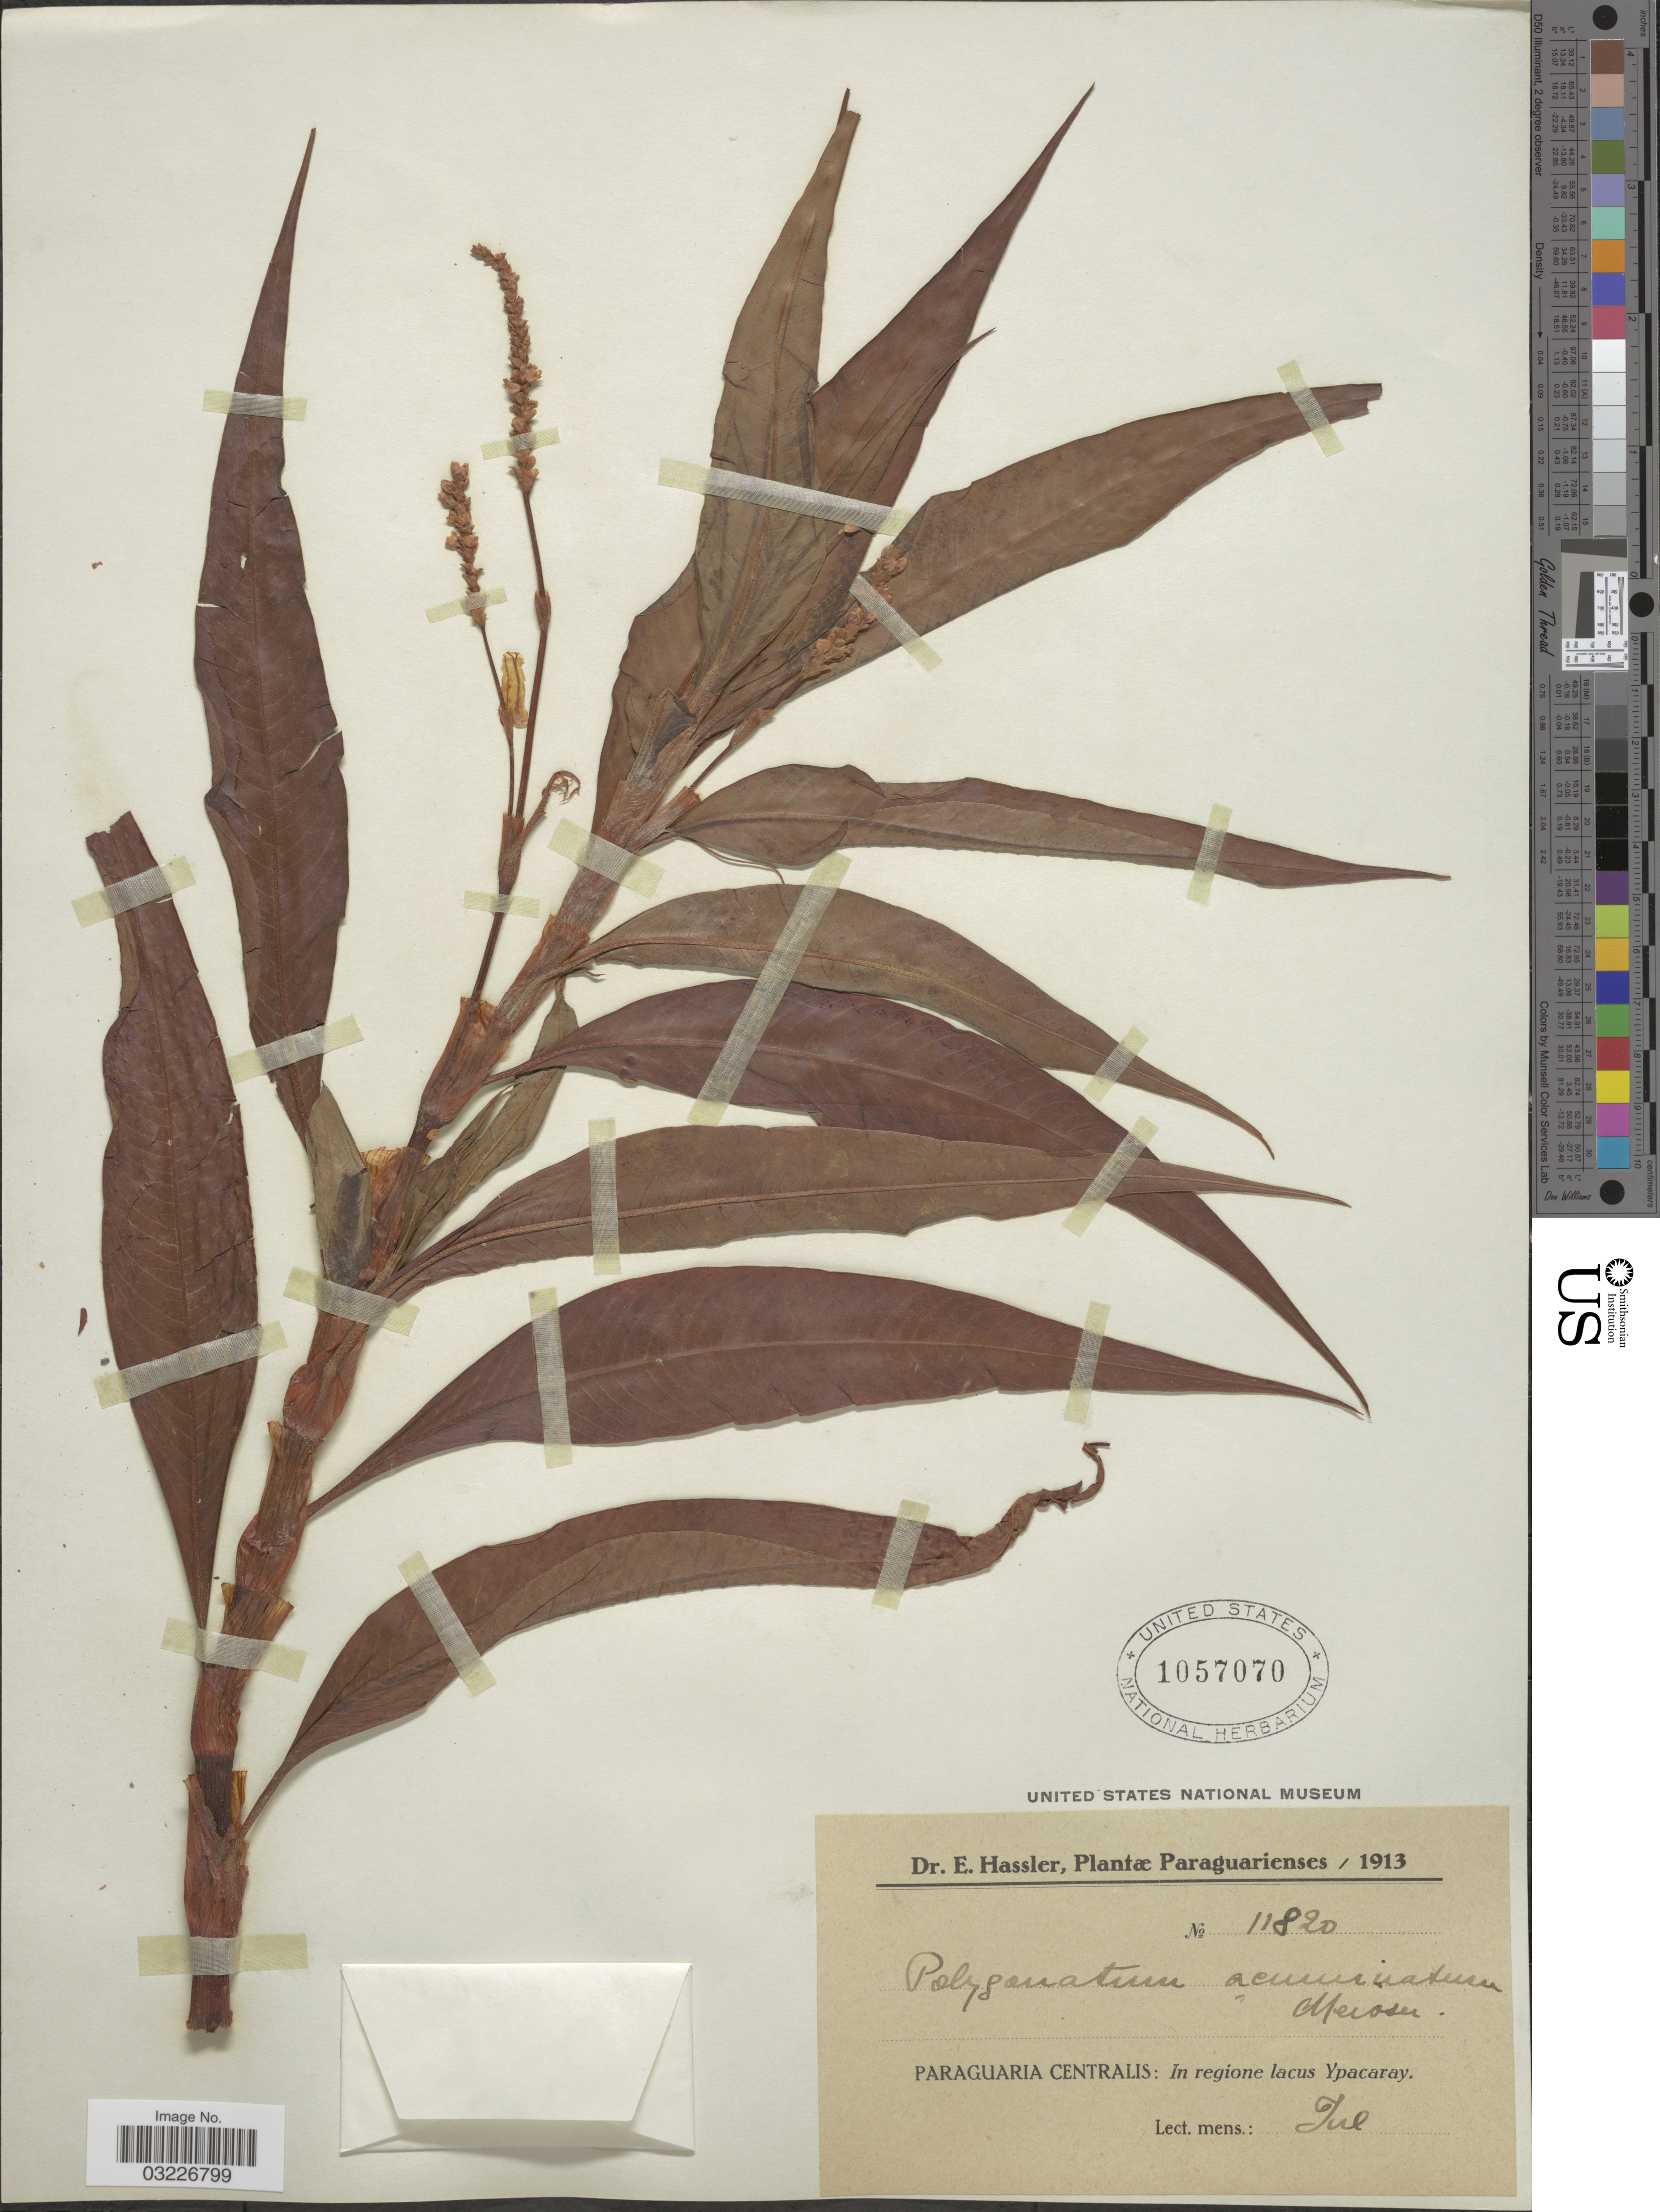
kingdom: Plantae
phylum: Tracheophyta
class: Magnoliopsida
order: Caryophyllales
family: Polygonaceae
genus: Polygonum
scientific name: Polygonum ferrugineum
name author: Wedd.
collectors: E. Hassler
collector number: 11820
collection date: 1913-07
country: Paraguay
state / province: Paraguari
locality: Paraguaria Centralis: In regione lacus Ypacaray.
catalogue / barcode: US 1057070